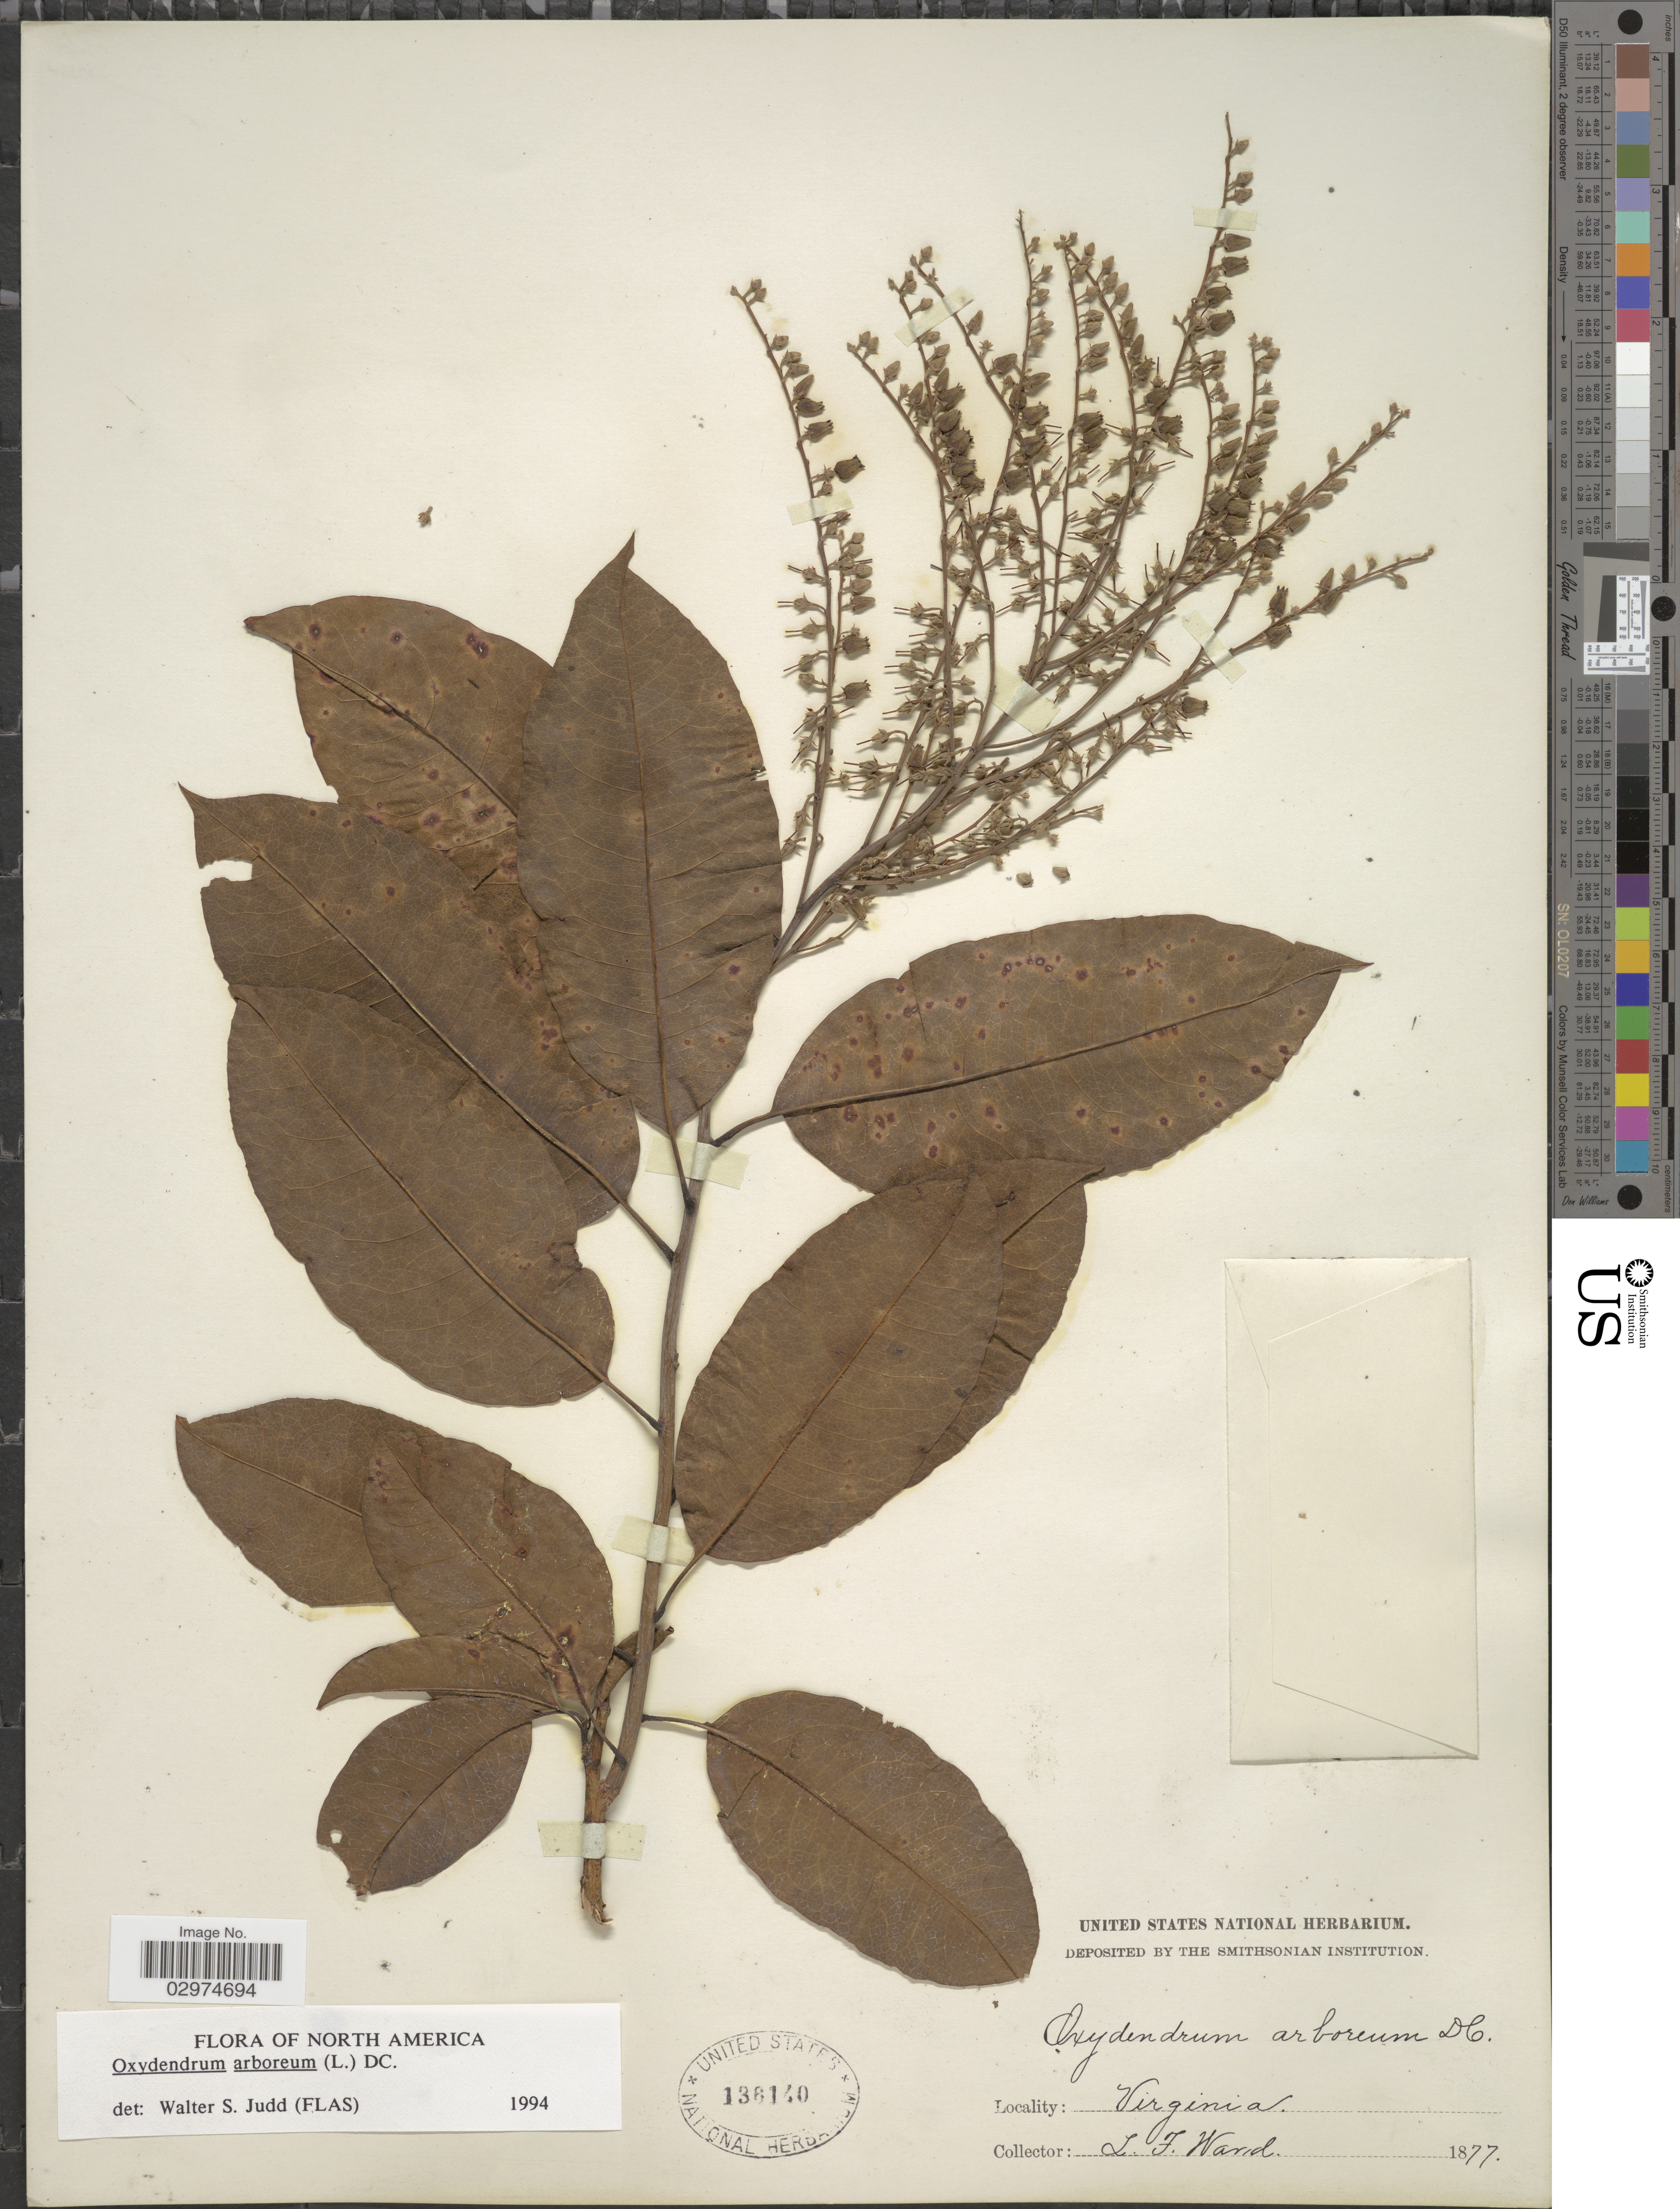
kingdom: Plantae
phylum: Tracheophyta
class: Magnoliopsida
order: Ericales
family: Ericaceae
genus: Oxydendrum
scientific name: Oxydendrum arboreum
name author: (L.) DC.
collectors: L. Ward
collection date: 1877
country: United States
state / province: Virginia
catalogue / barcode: US 136140